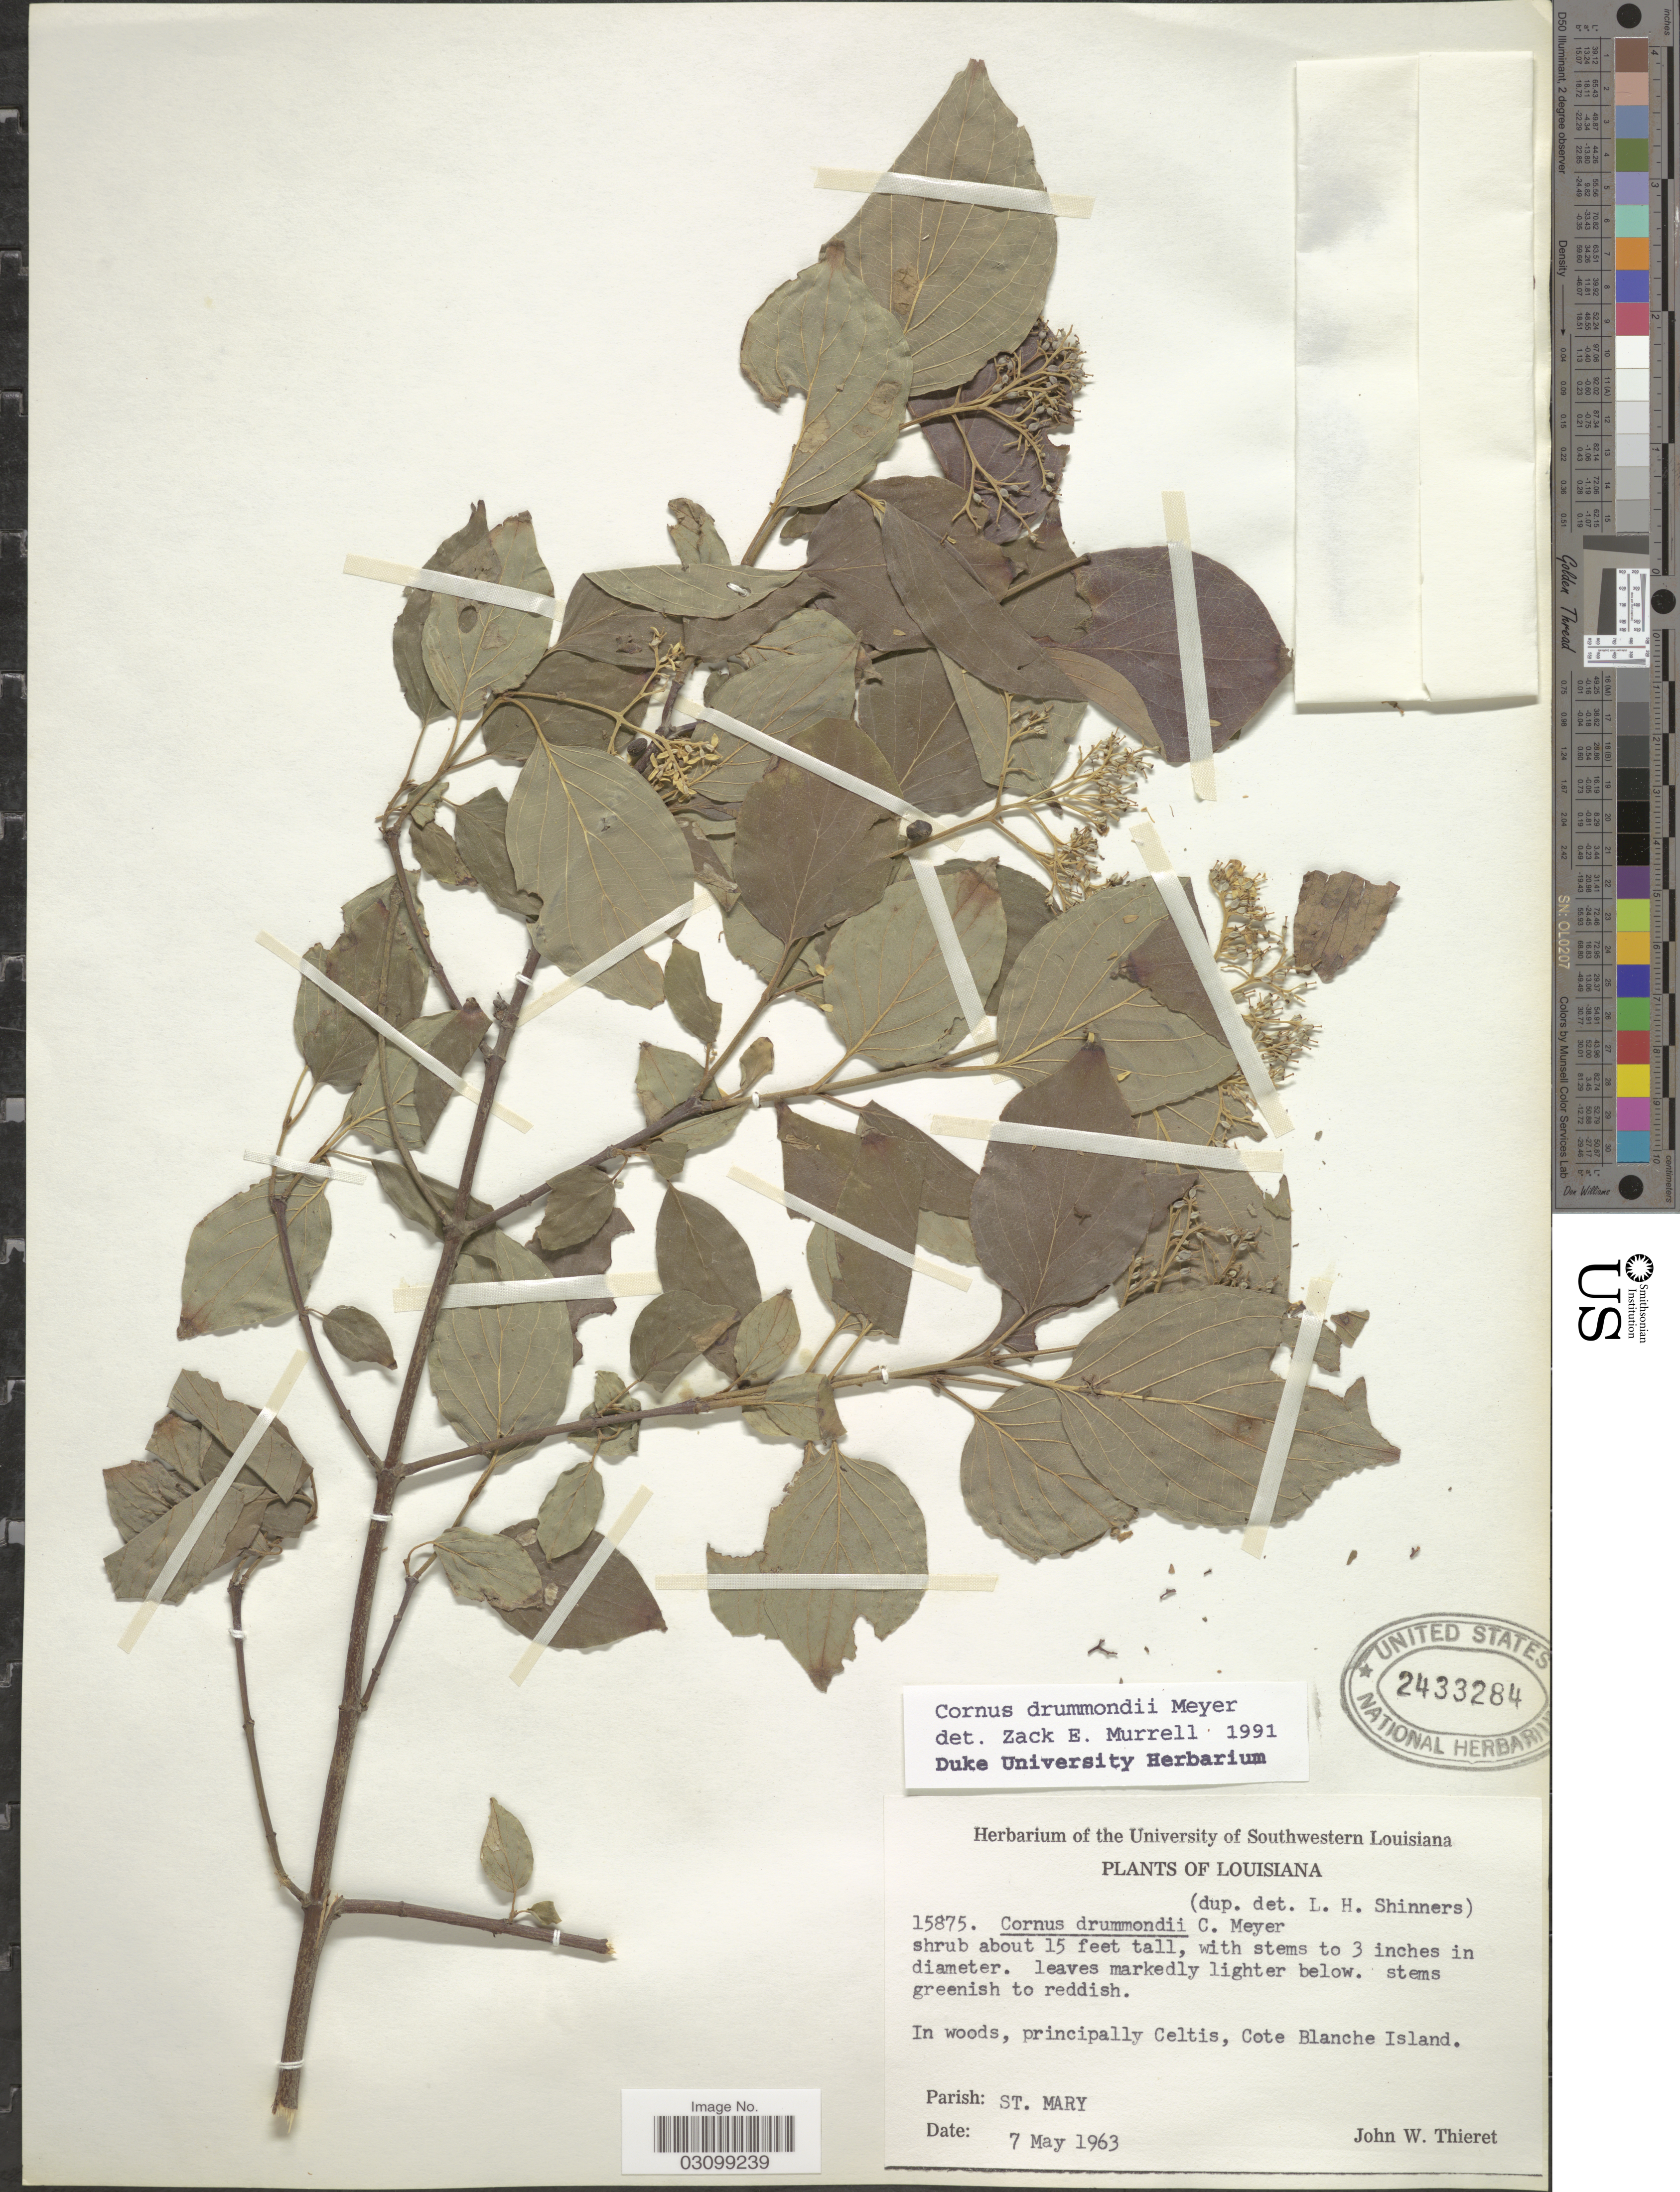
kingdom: Plantae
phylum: Tracheophyta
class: Magnoliopsida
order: Cornales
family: Cornaceae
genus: Cornus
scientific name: Cornus drummondii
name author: C.A. Mey.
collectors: J. W. Thieret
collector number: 15875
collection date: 1963-05-07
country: United States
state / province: Louisiana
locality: In woods, principally Celtis, Cote Blanche Island.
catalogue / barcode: US 2433284